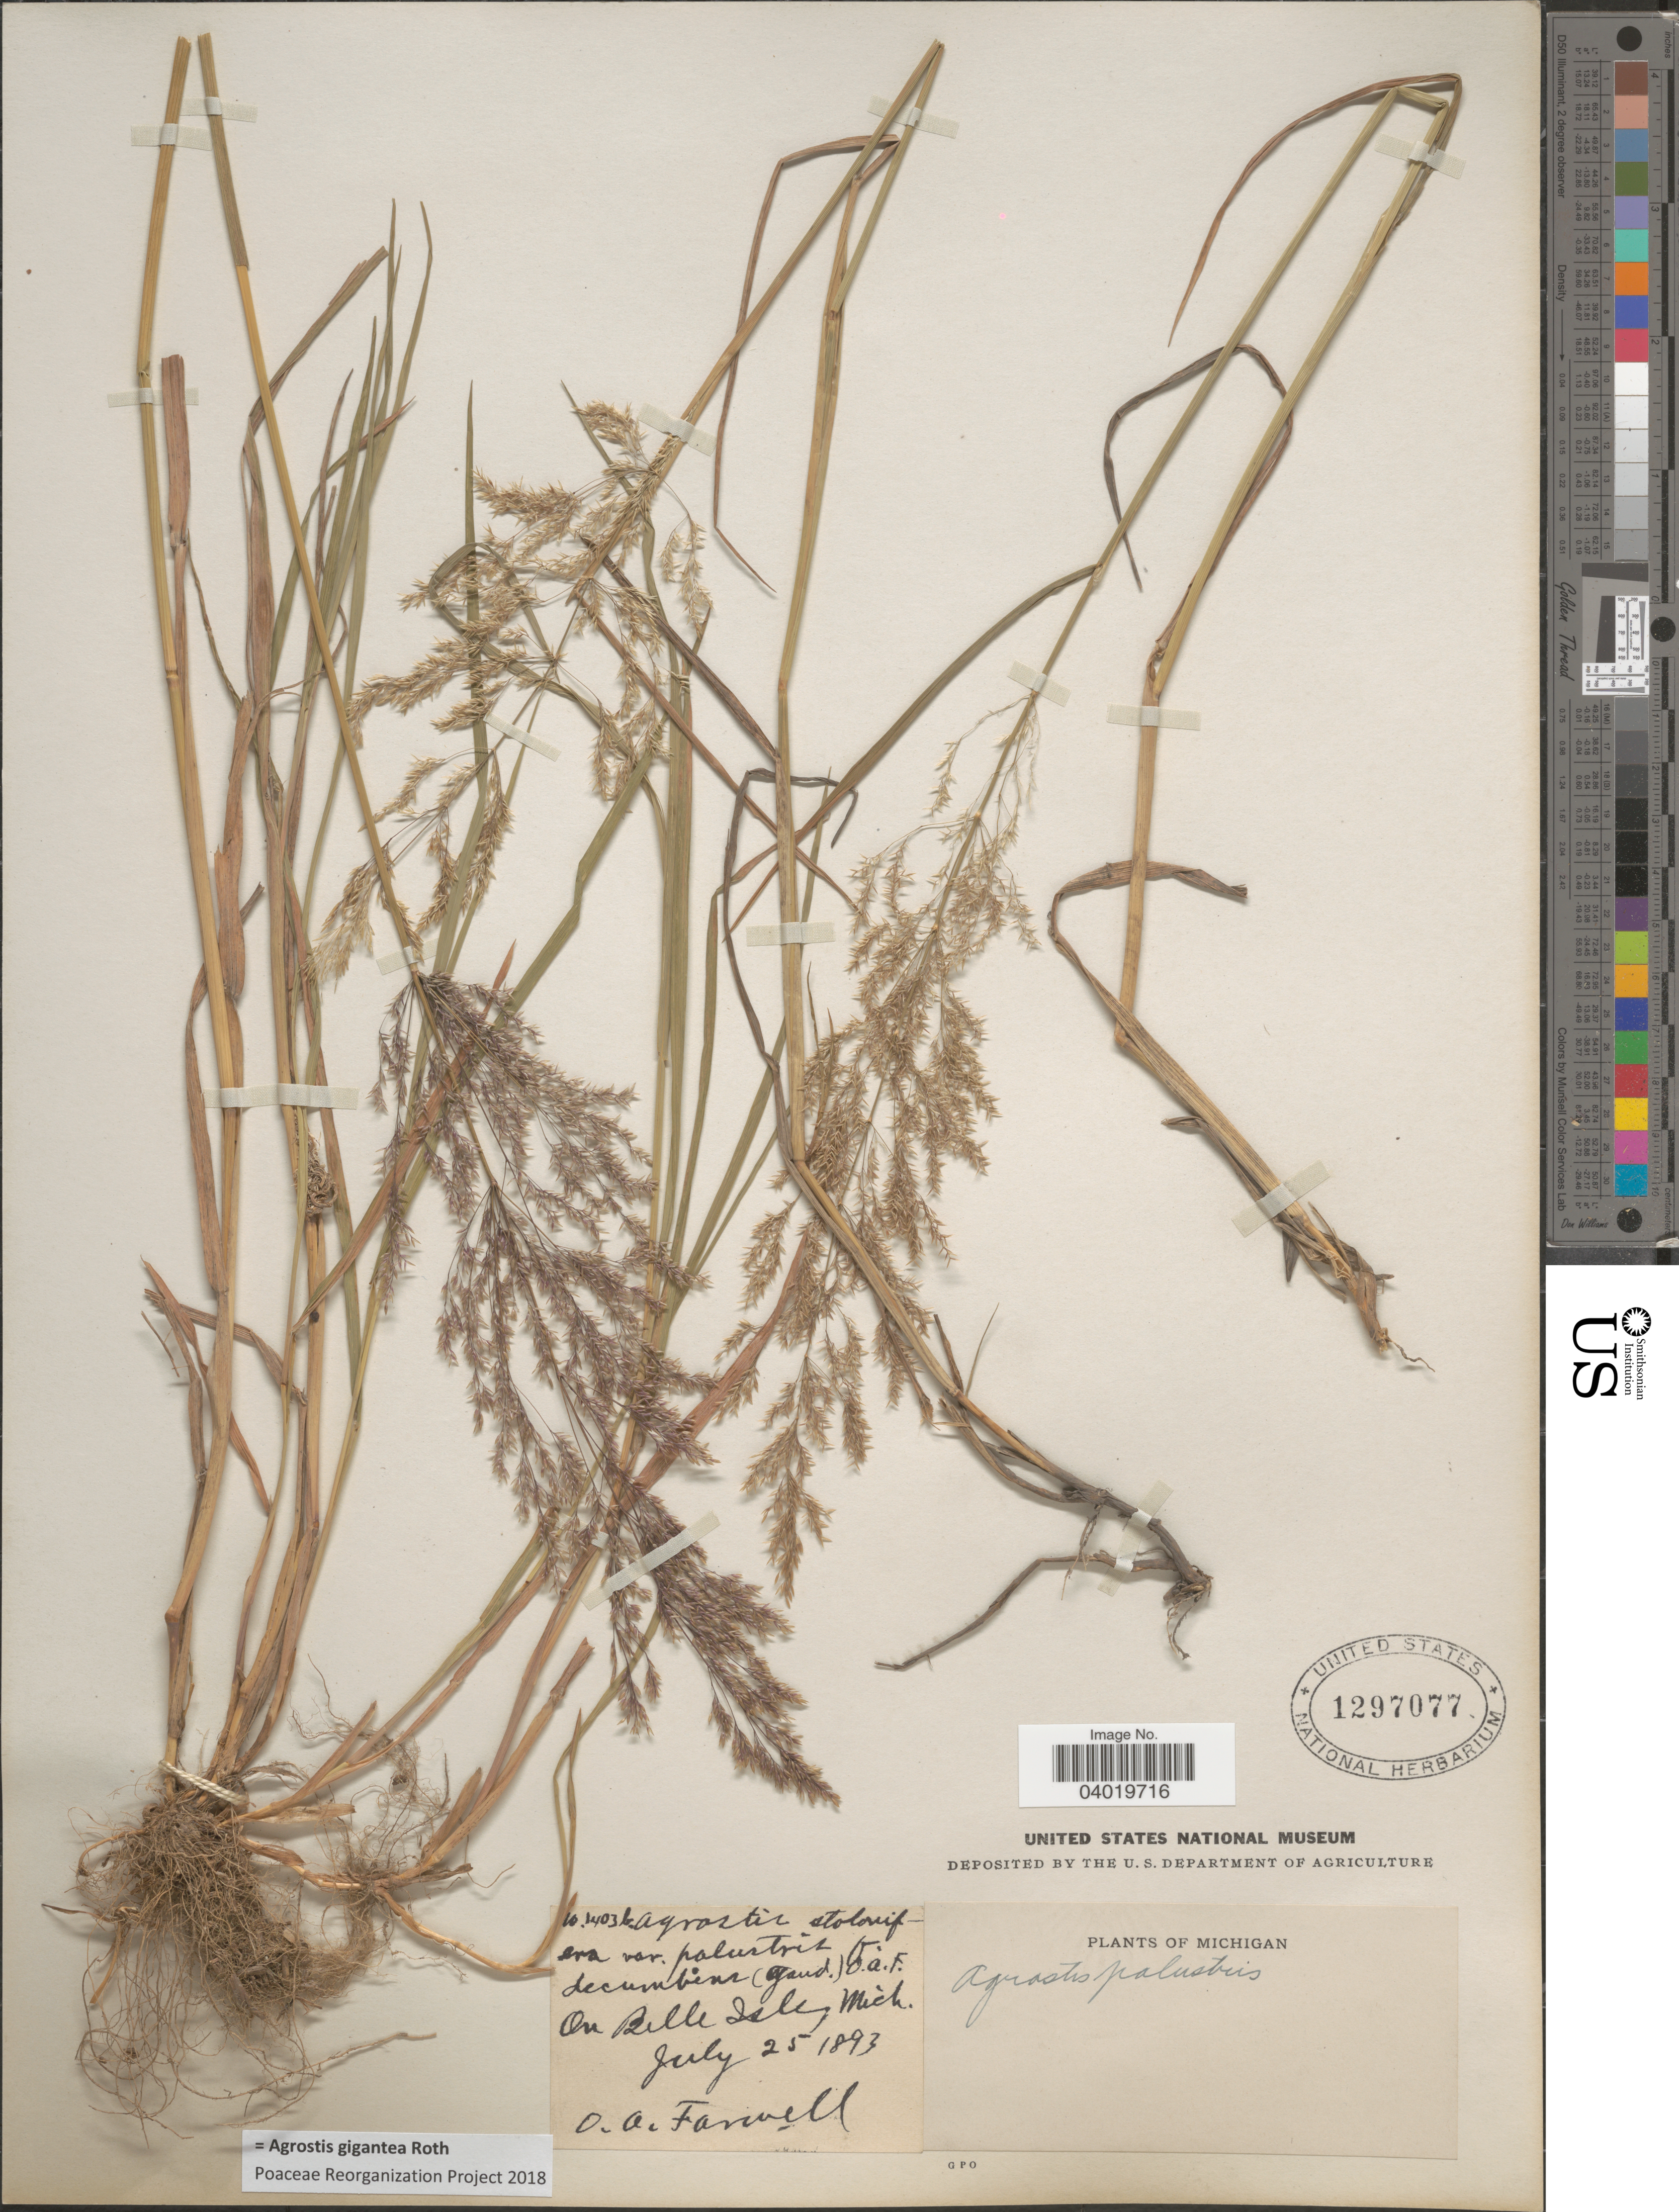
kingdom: Plantae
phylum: Tracheophyta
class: Liliopsida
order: Poales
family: Poaceae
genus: Agrostis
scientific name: Agrostis gigantea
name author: Roth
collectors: O. Farwell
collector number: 1403b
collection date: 1893-07-25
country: United States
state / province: Michigan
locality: On Belle Isle.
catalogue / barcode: US 1297077